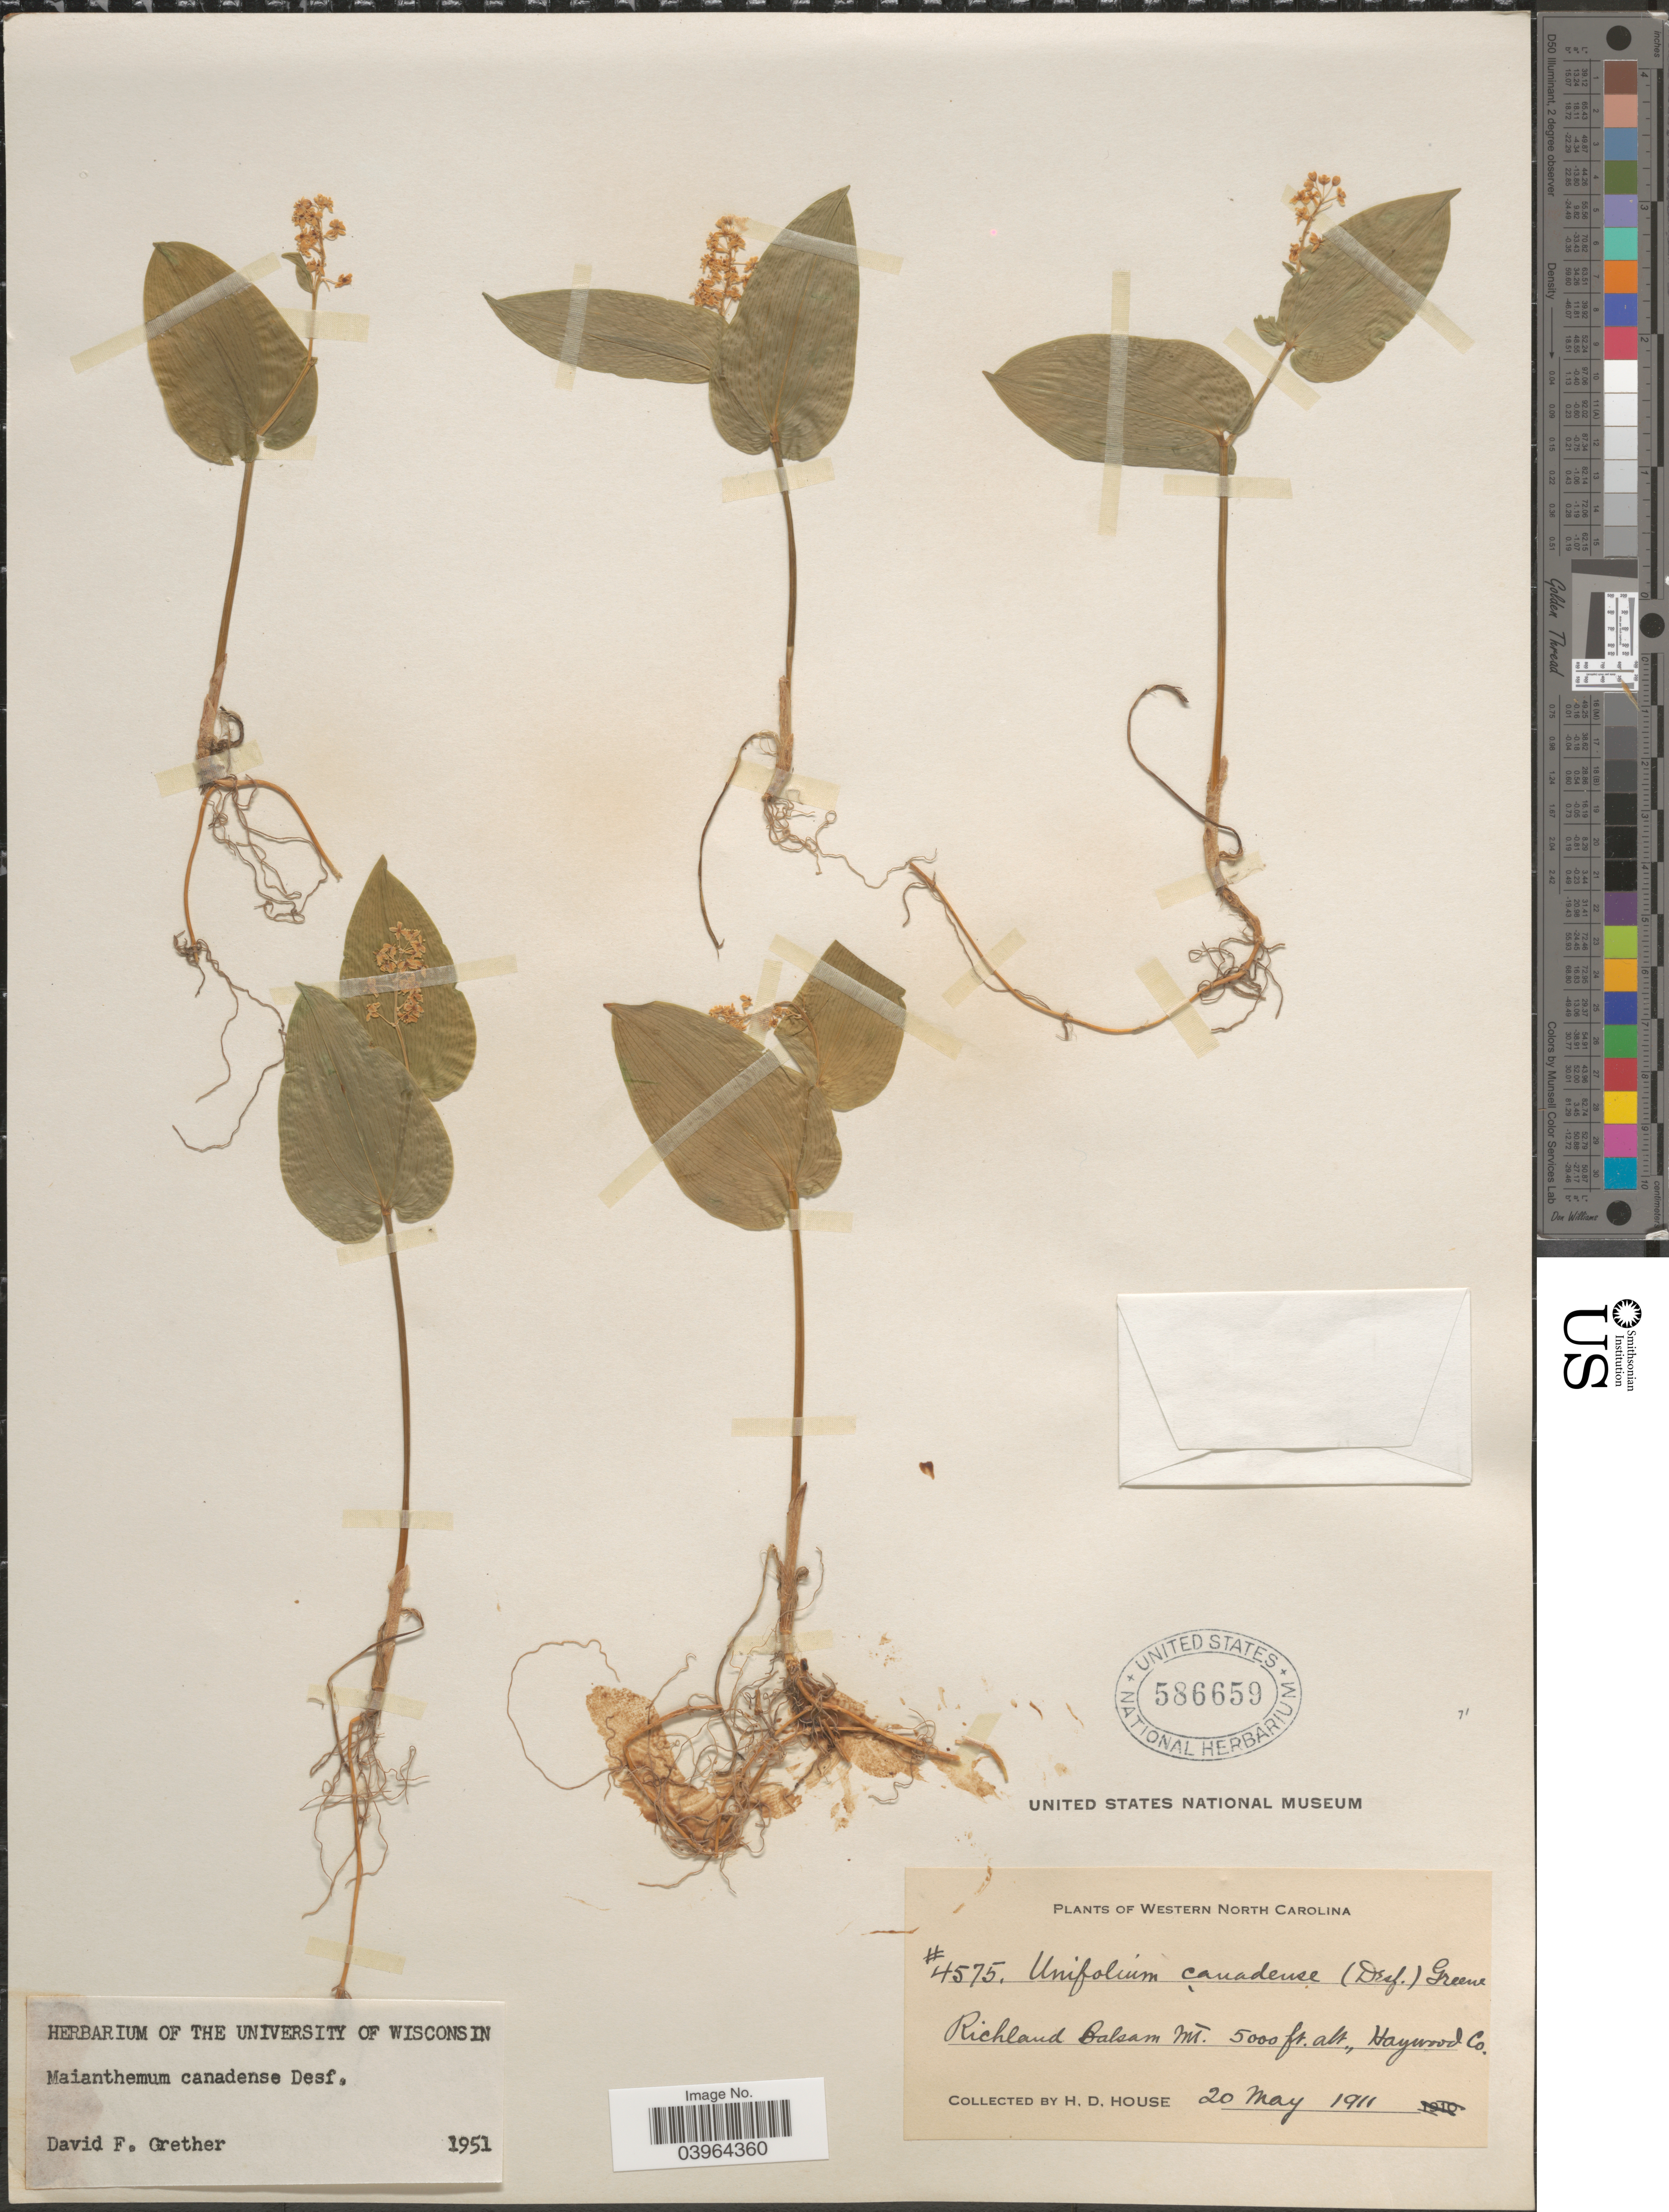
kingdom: Plantae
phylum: Tracheophyta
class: Liliopsida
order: Asparagales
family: Asparagaceae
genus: Maianthemum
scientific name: Maianthemum canadense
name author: Desf.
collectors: H. D. House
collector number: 4575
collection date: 1911-05-20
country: United States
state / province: North Carolina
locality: Western North Carolina. Richland Balsam Mt. Haywood Co.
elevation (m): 1524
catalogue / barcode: US 586659